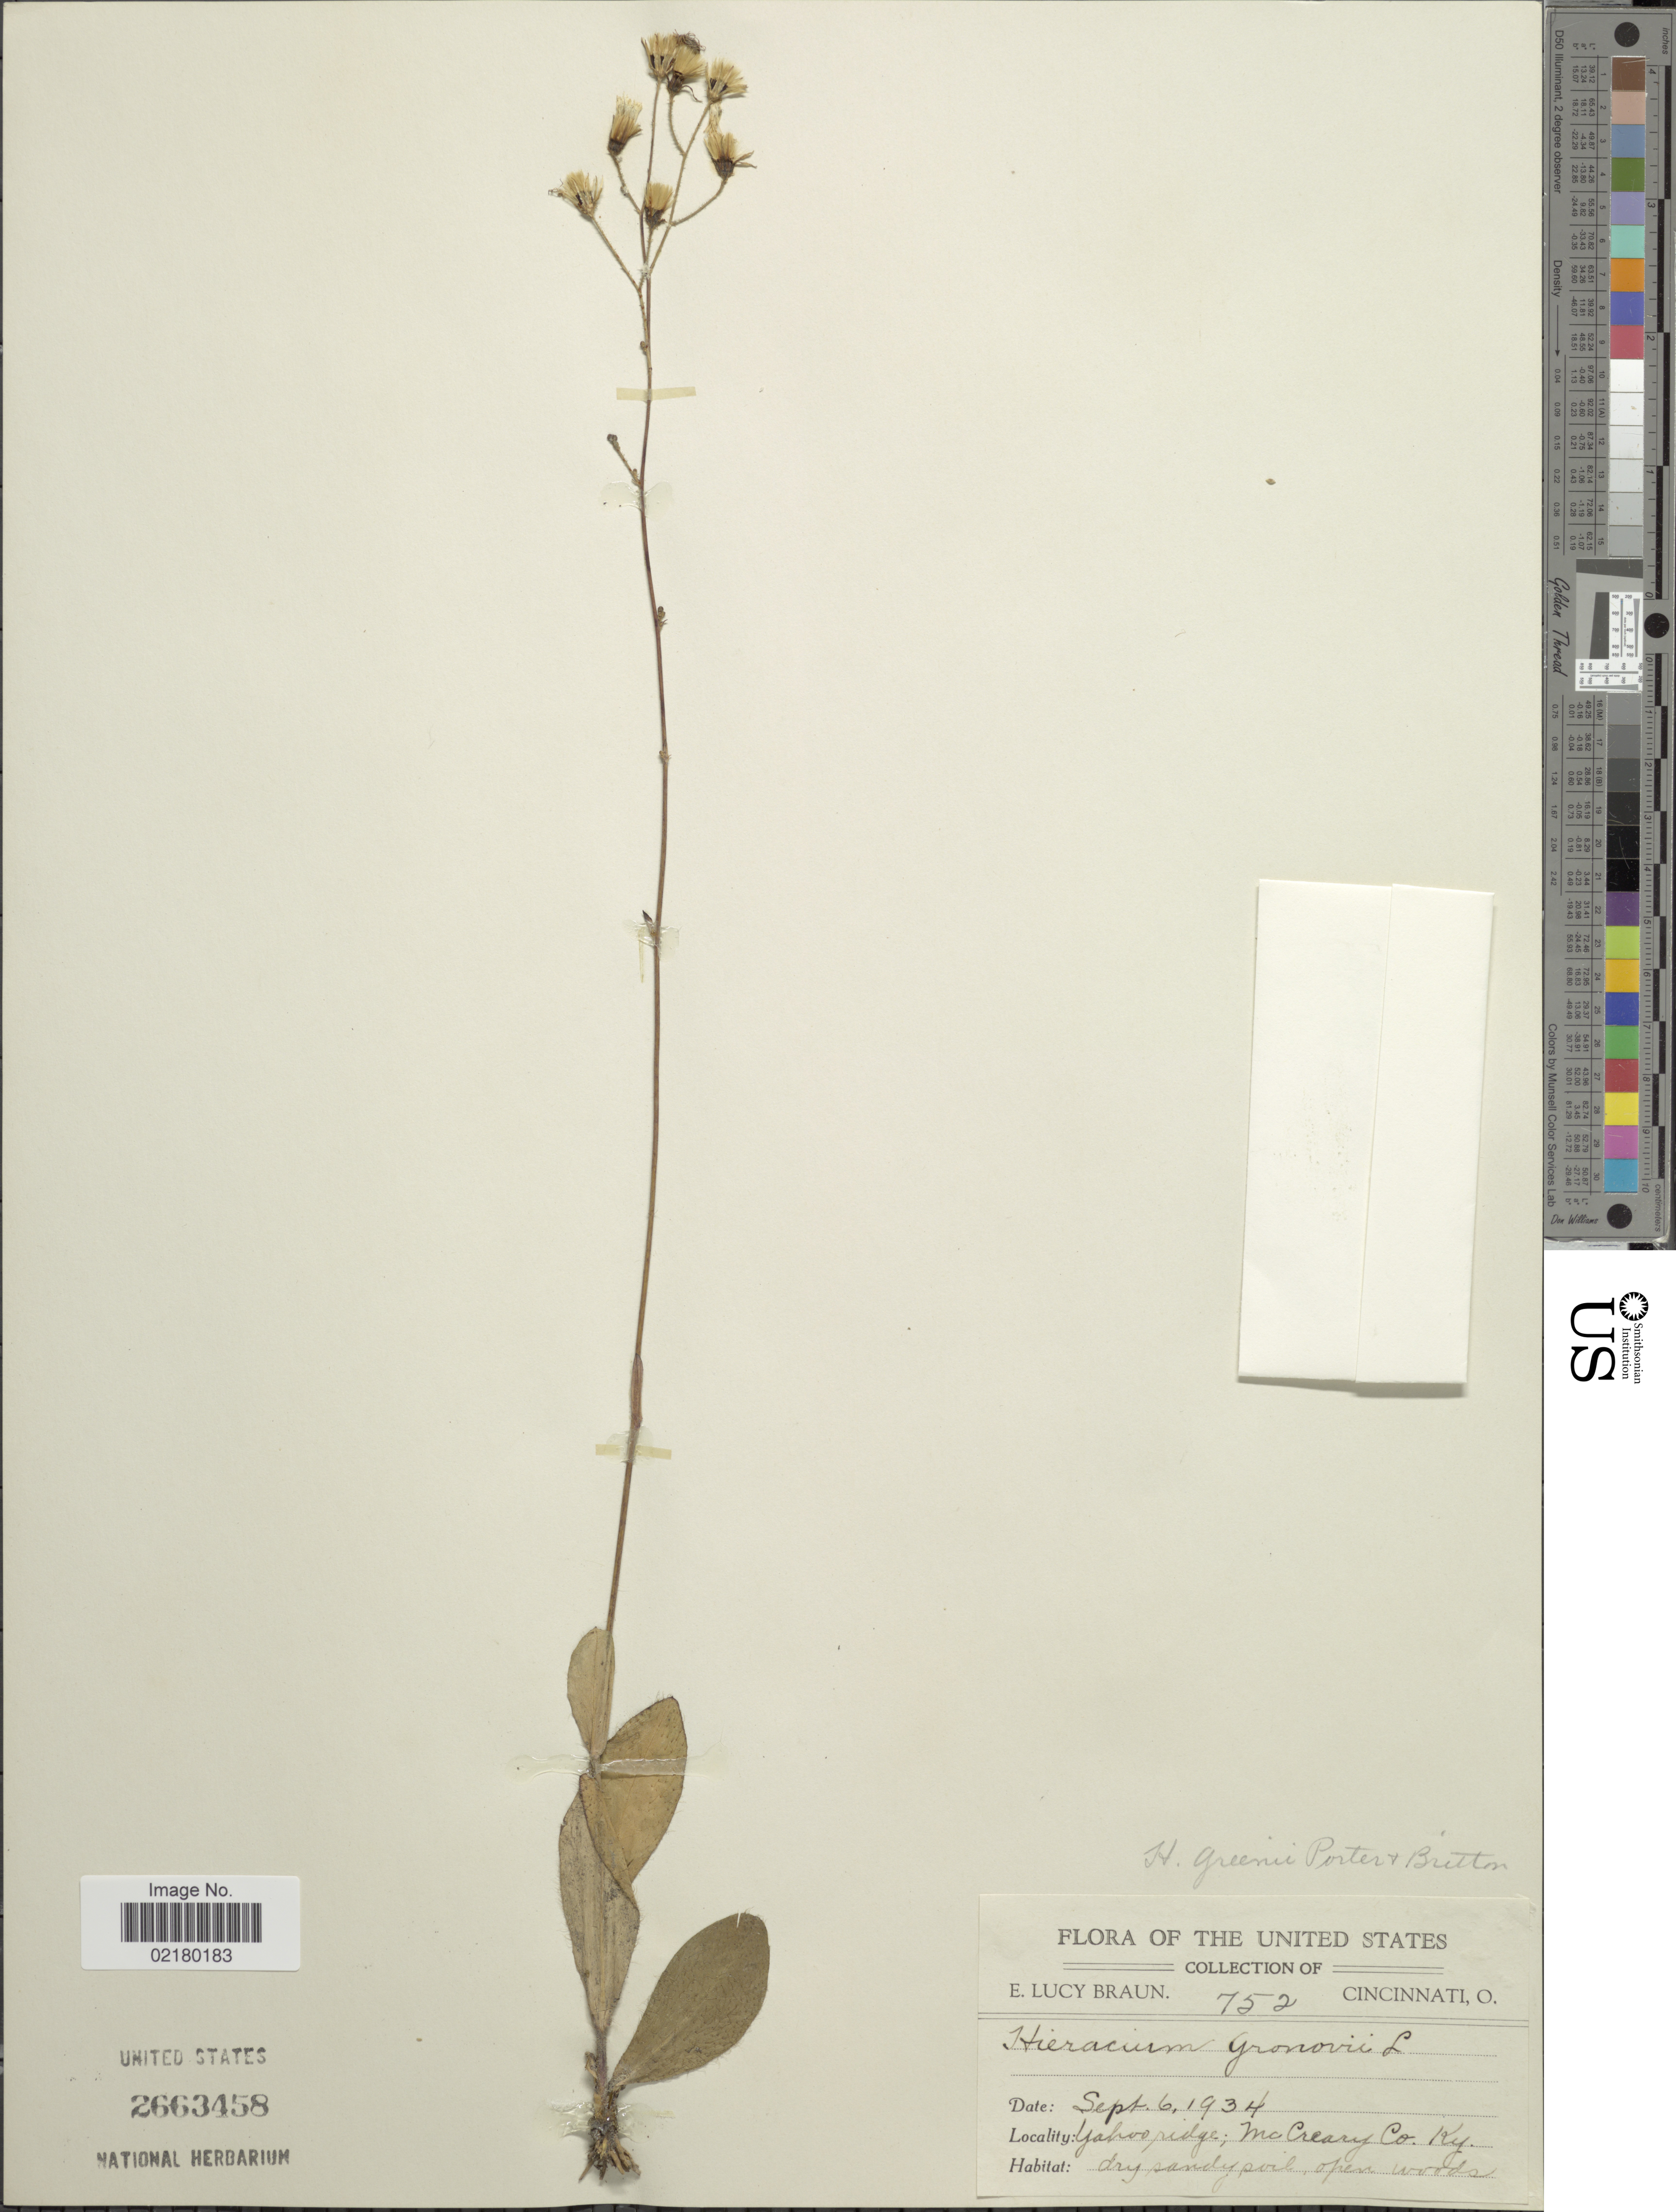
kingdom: Plantae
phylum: Tracheophyta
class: Magnoliopsida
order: Asterales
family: Asteraceae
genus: Hieracium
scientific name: Hieracium gronovii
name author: L.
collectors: E. L. Braun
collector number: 752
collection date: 1934-09-06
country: United States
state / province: Kentucky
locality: Yahoo ridge; McCreary Co, dry sandy soil, open woods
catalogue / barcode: US 2663458